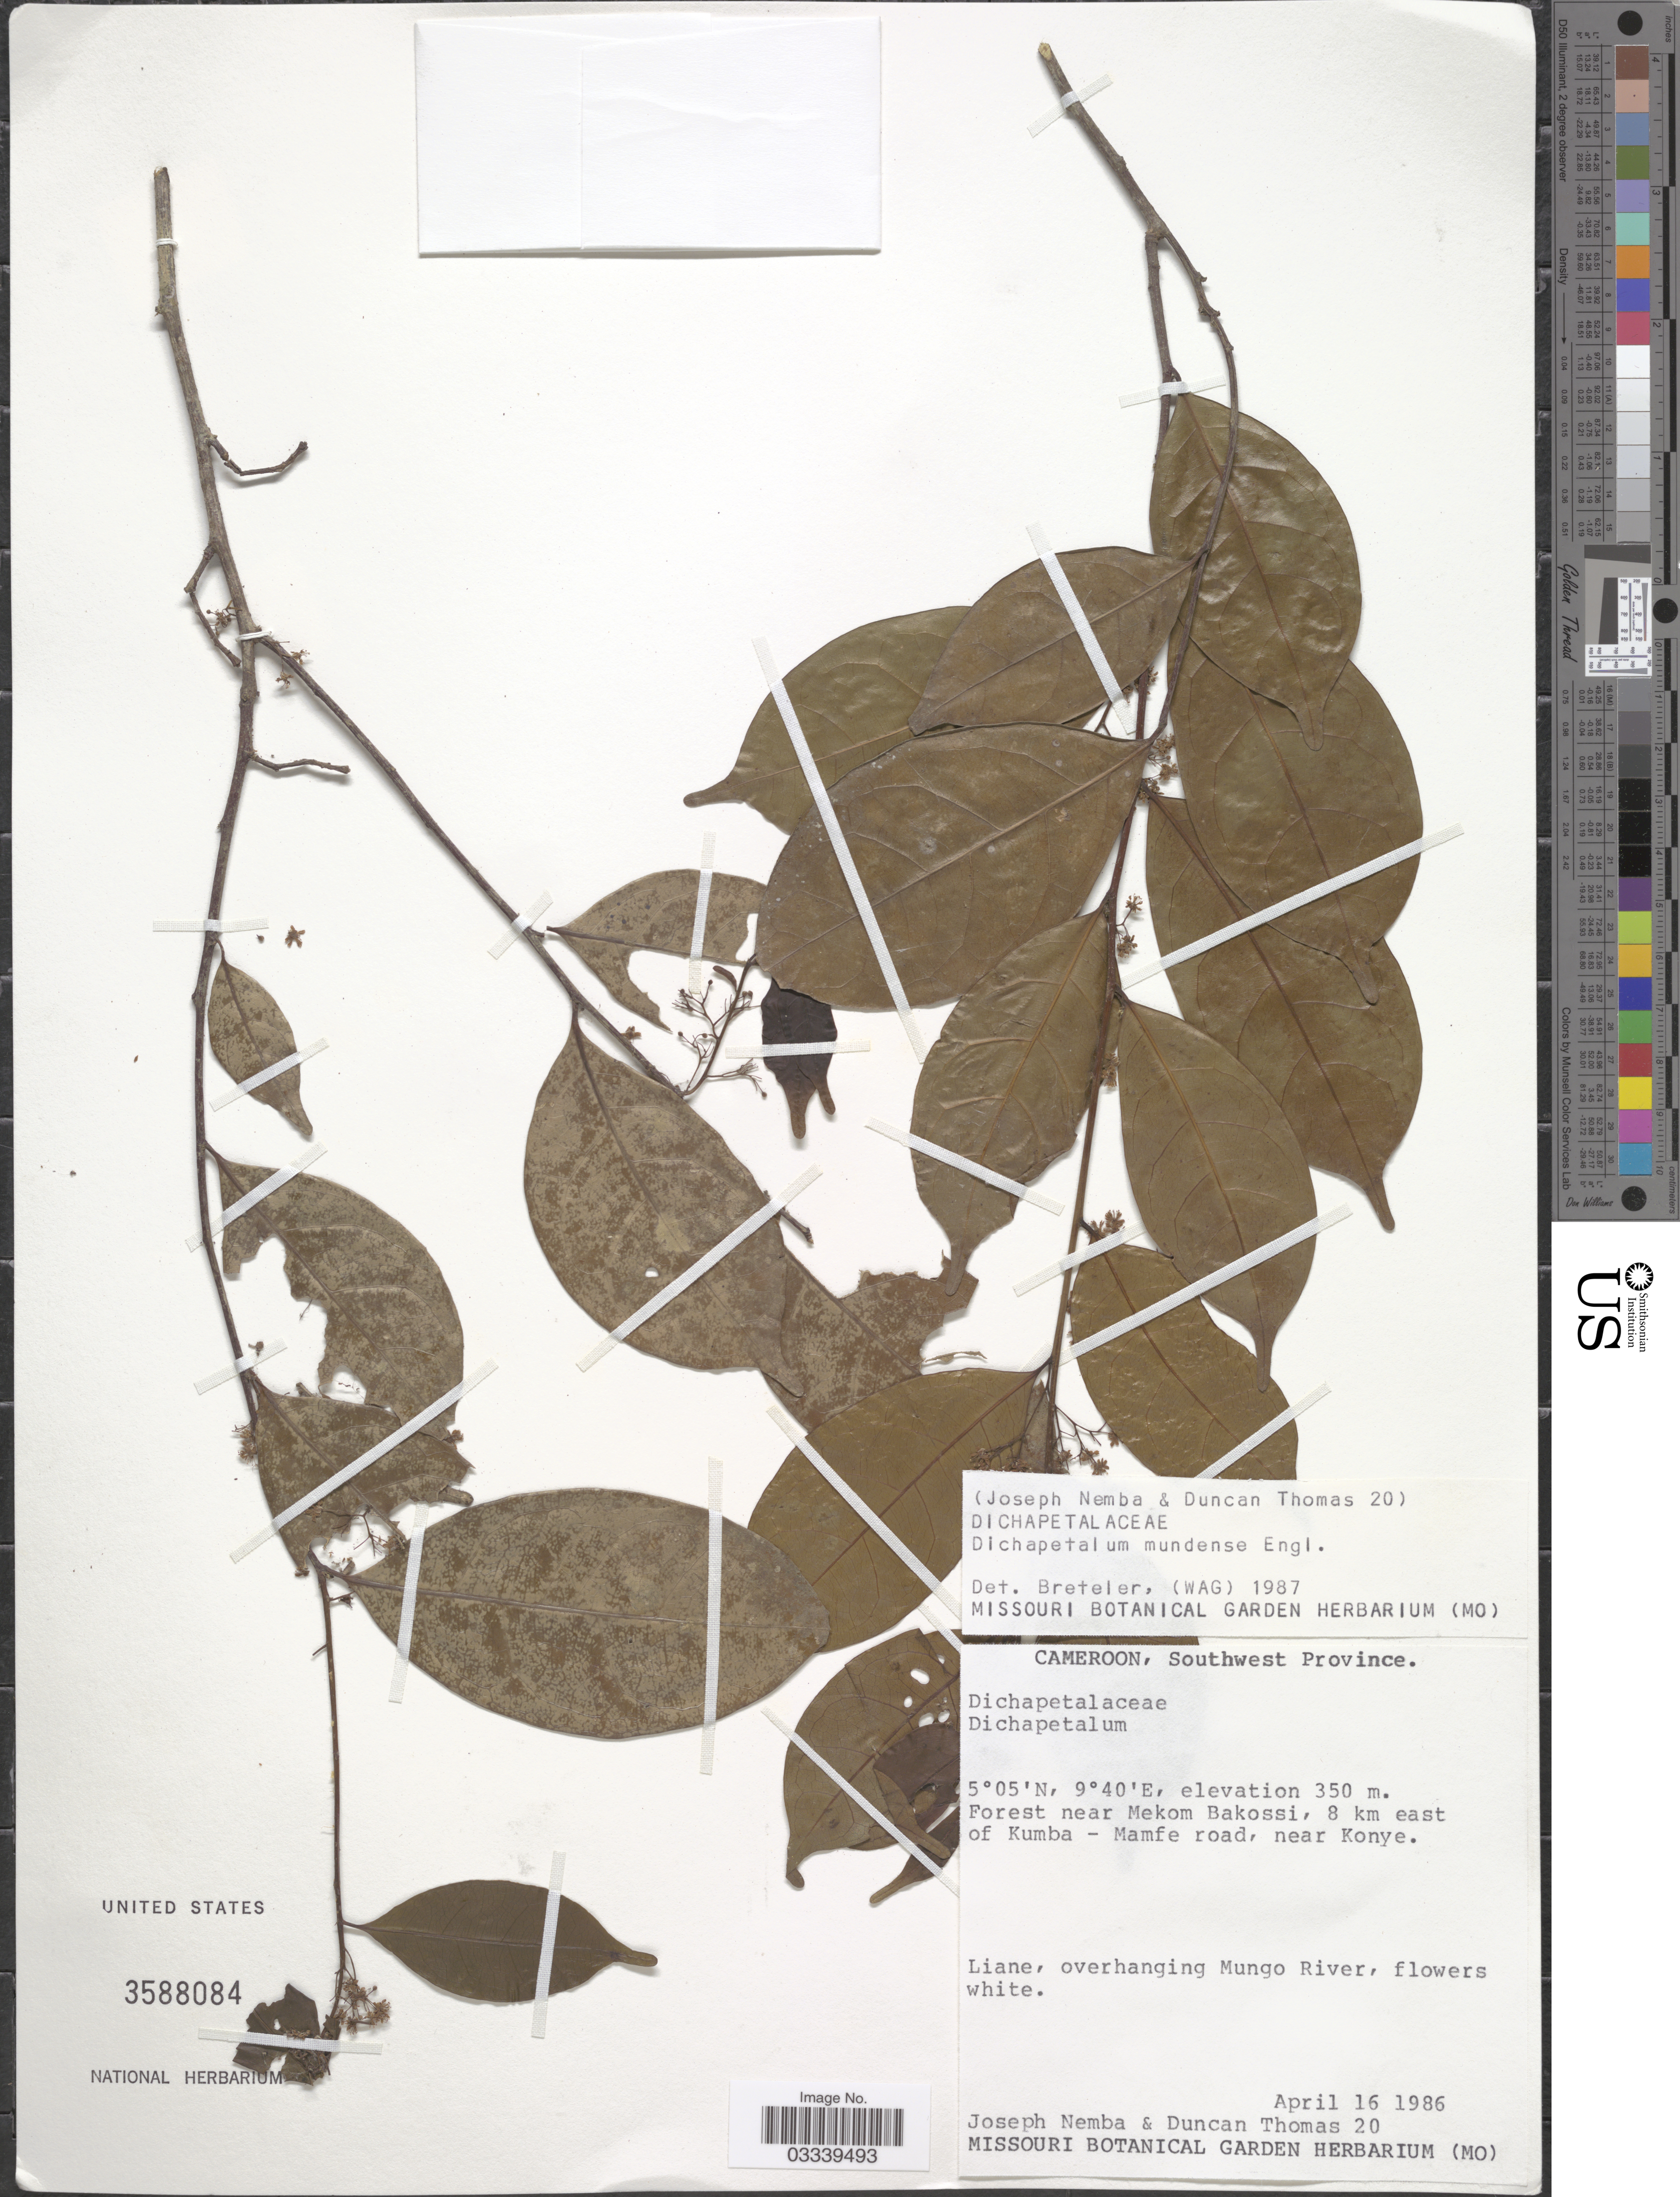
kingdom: Plantae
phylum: Tracheophyta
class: Magnoliopsida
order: Malpighiales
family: Dichapetalaceae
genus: Dichapetalum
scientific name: Dichapetalum mundense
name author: Engl.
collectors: J. Nemba & D. W. Thomas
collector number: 20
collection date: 1986-04-16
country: Cameroon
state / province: Sud-Ouest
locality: Southwest Province. Forest near Mekom Bakossi, 8 km east of Kumba - Mamfe road, near Konye.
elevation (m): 350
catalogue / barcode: US 3588084